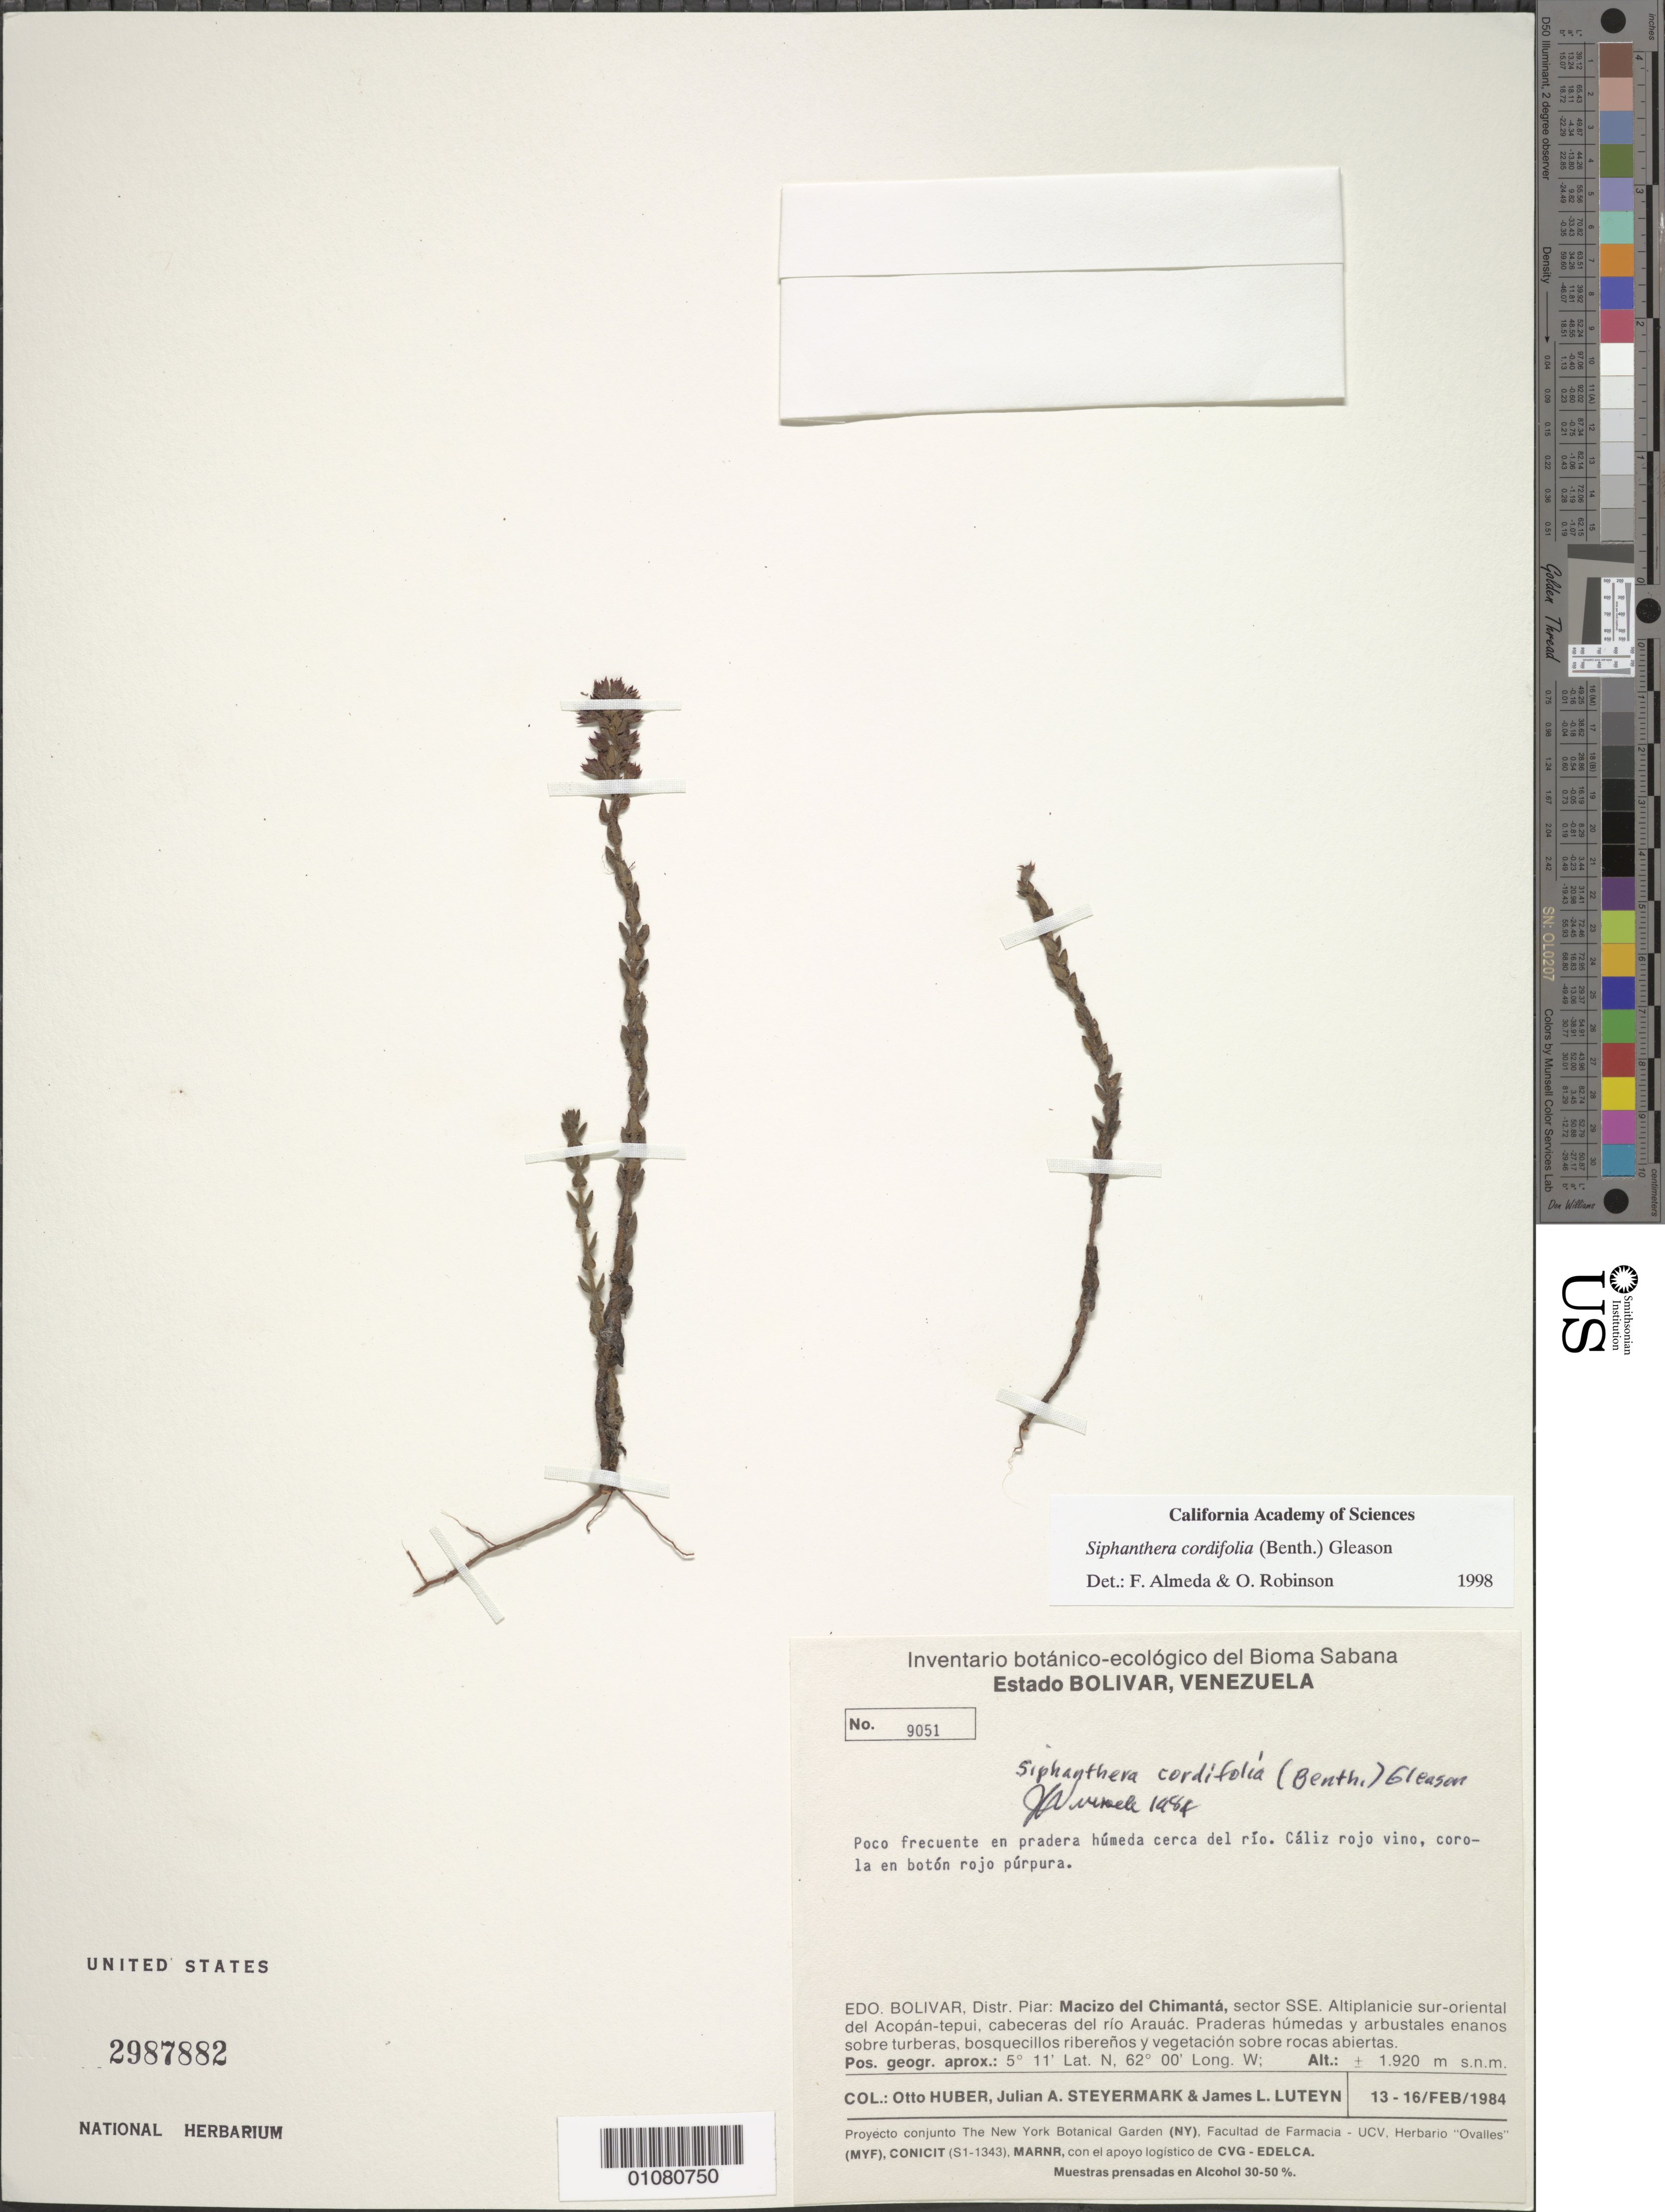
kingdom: Plantae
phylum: Tracheophyta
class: Magnoliopsida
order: Myrtales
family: Melastomataceae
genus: Siphanthera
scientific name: Siphanthera cordifolia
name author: (Benth.) Gleason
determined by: Almeda, F.; Robinson, O.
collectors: O. Huber, J. Steyermark & J. L. Luteyn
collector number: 9051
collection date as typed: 13-Feb-84 to 16-Feb-84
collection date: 1984-02-13/1984-02-16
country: Venezuela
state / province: Bolívar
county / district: Piar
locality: Macizo del Chimantá, sector SSE, Altiplanicie sur-oriental del Acopán-tepuí; cabeceras del río Arauác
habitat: Praderas húmedas; praderas húmedas y arbustales enanos sobre tuberas, bosquecillos riberenos y vegetación sobre rocas abiertas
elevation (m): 1920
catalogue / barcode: US 2987882